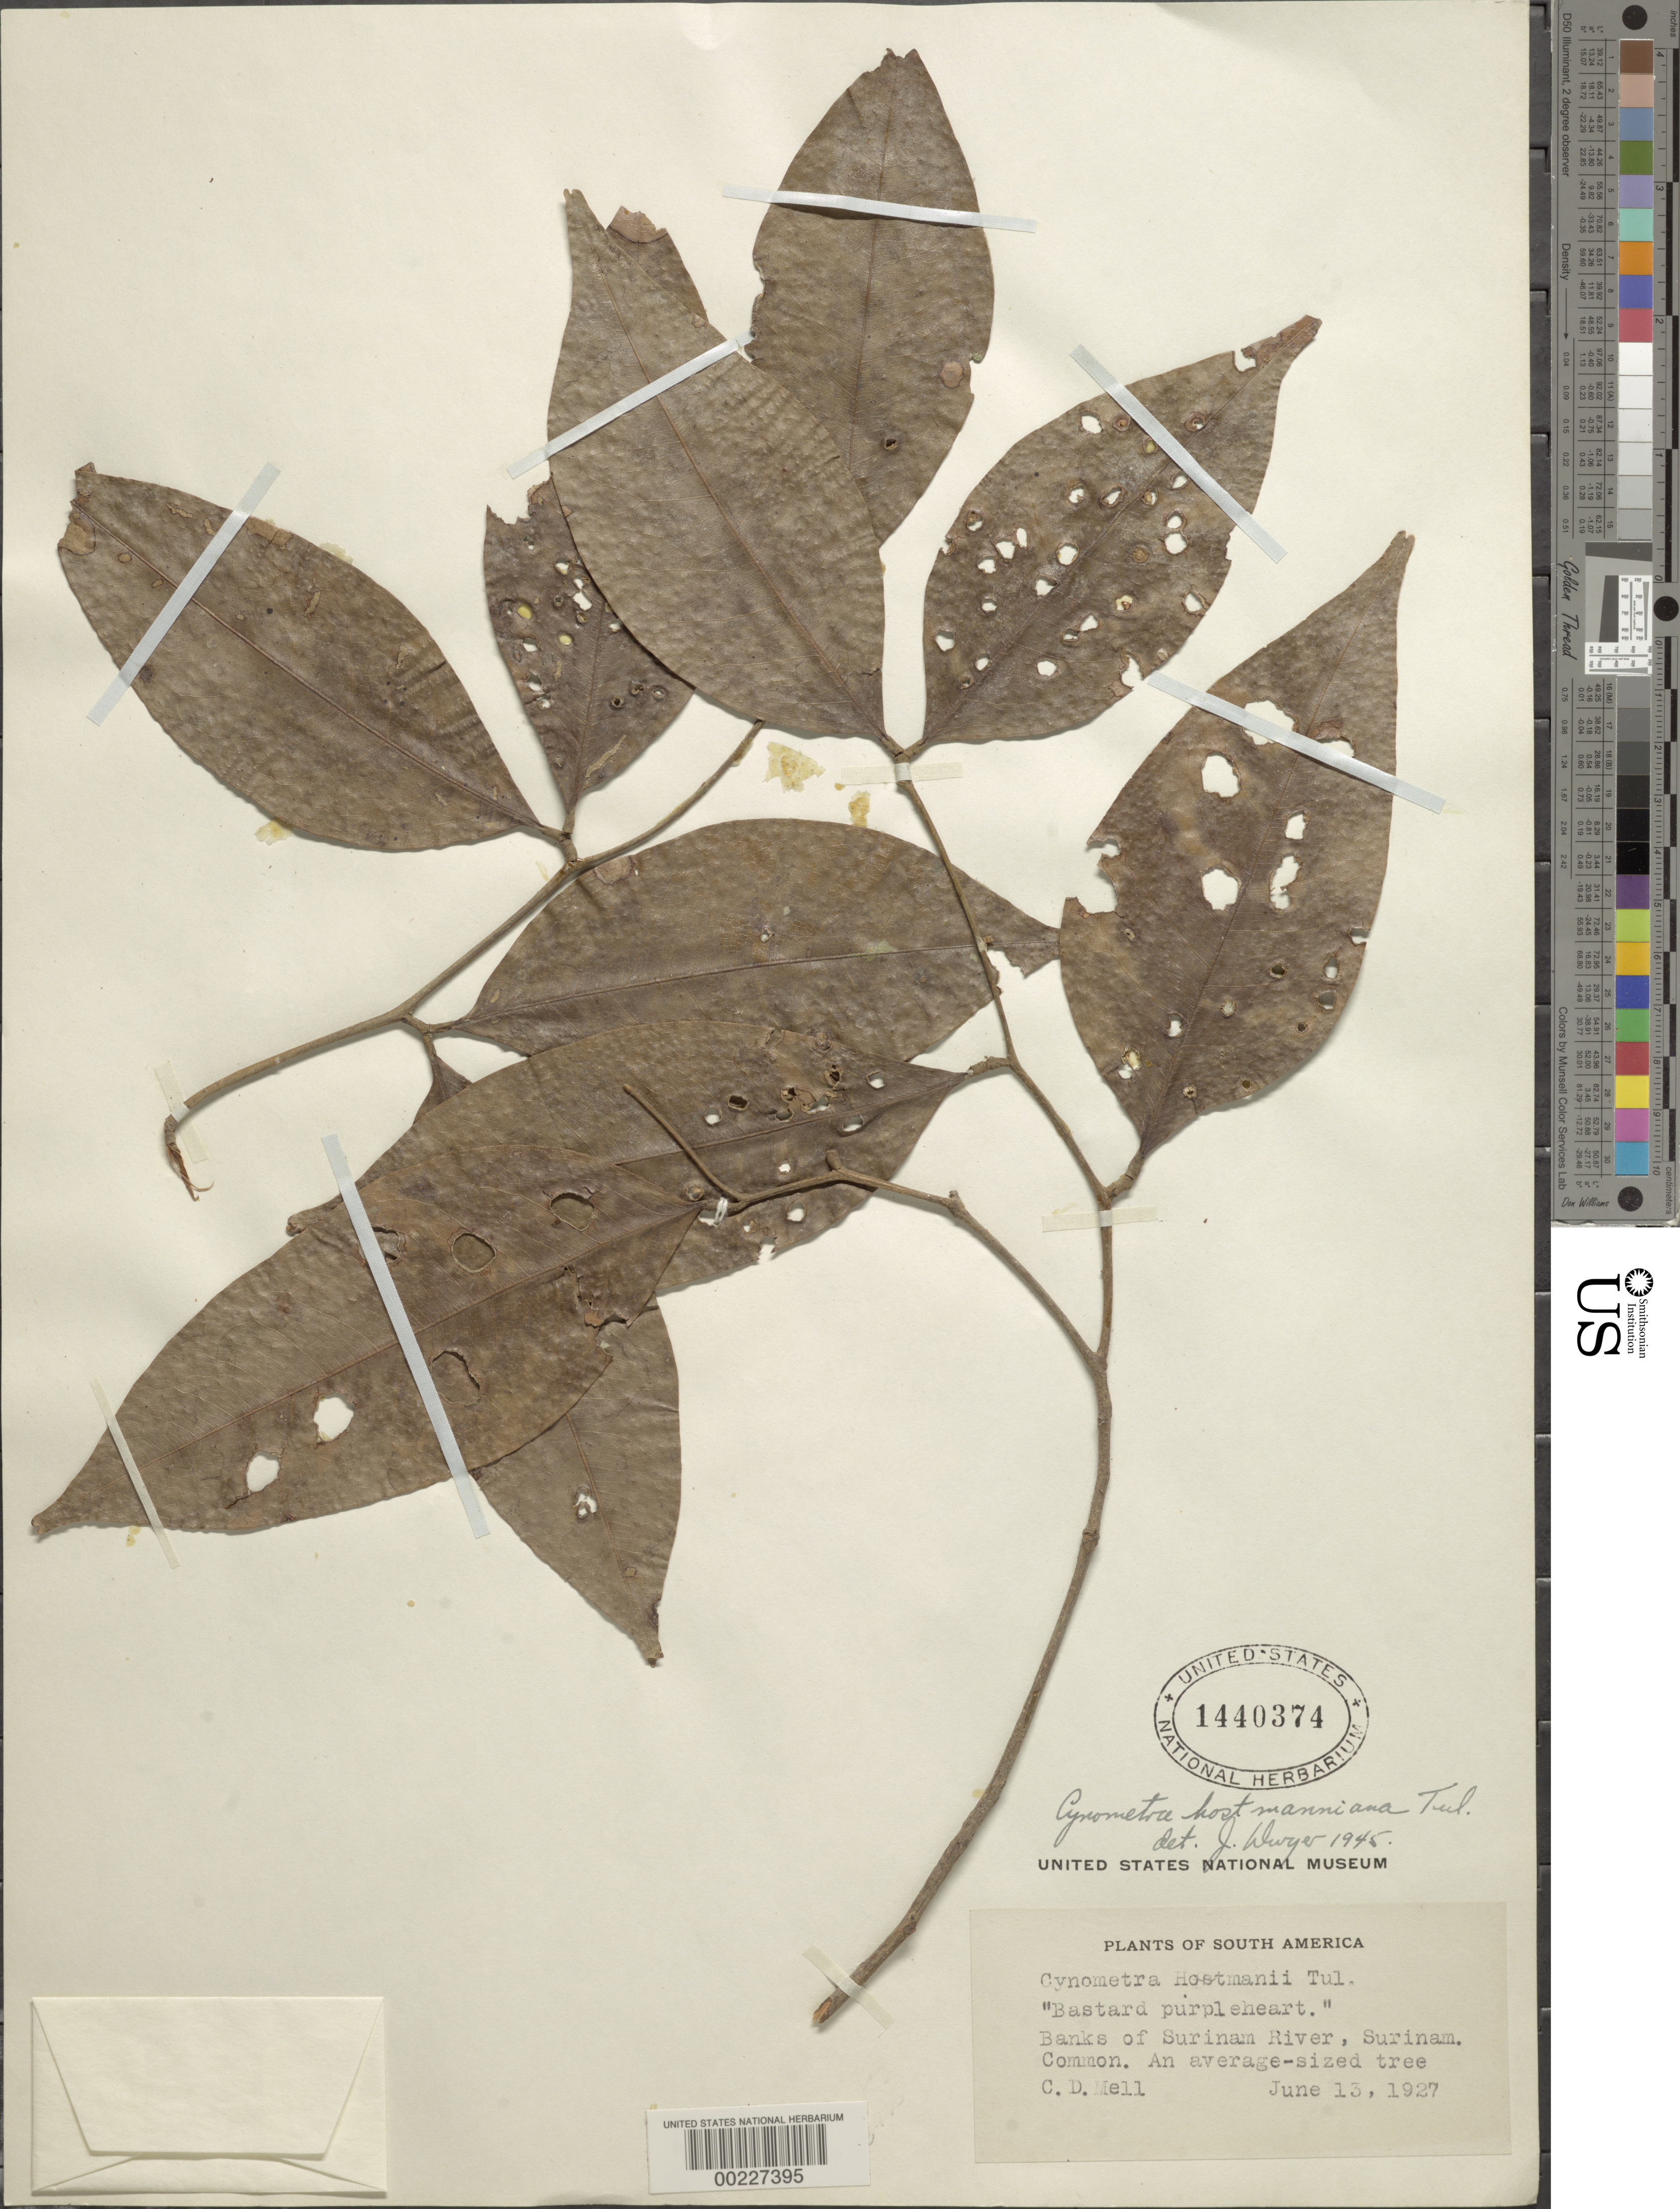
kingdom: Plantae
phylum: Tracheophyta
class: Magnoliopsida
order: Fabales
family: Fabaceae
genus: Cynometra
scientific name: Cynometra hostmanniana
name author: Tul.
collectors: C. D. Mell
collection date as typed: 13 Jun 1927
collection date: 1927-06-13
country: Suriname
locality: Suriname river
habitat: Banks of river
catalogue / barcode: US 1440374